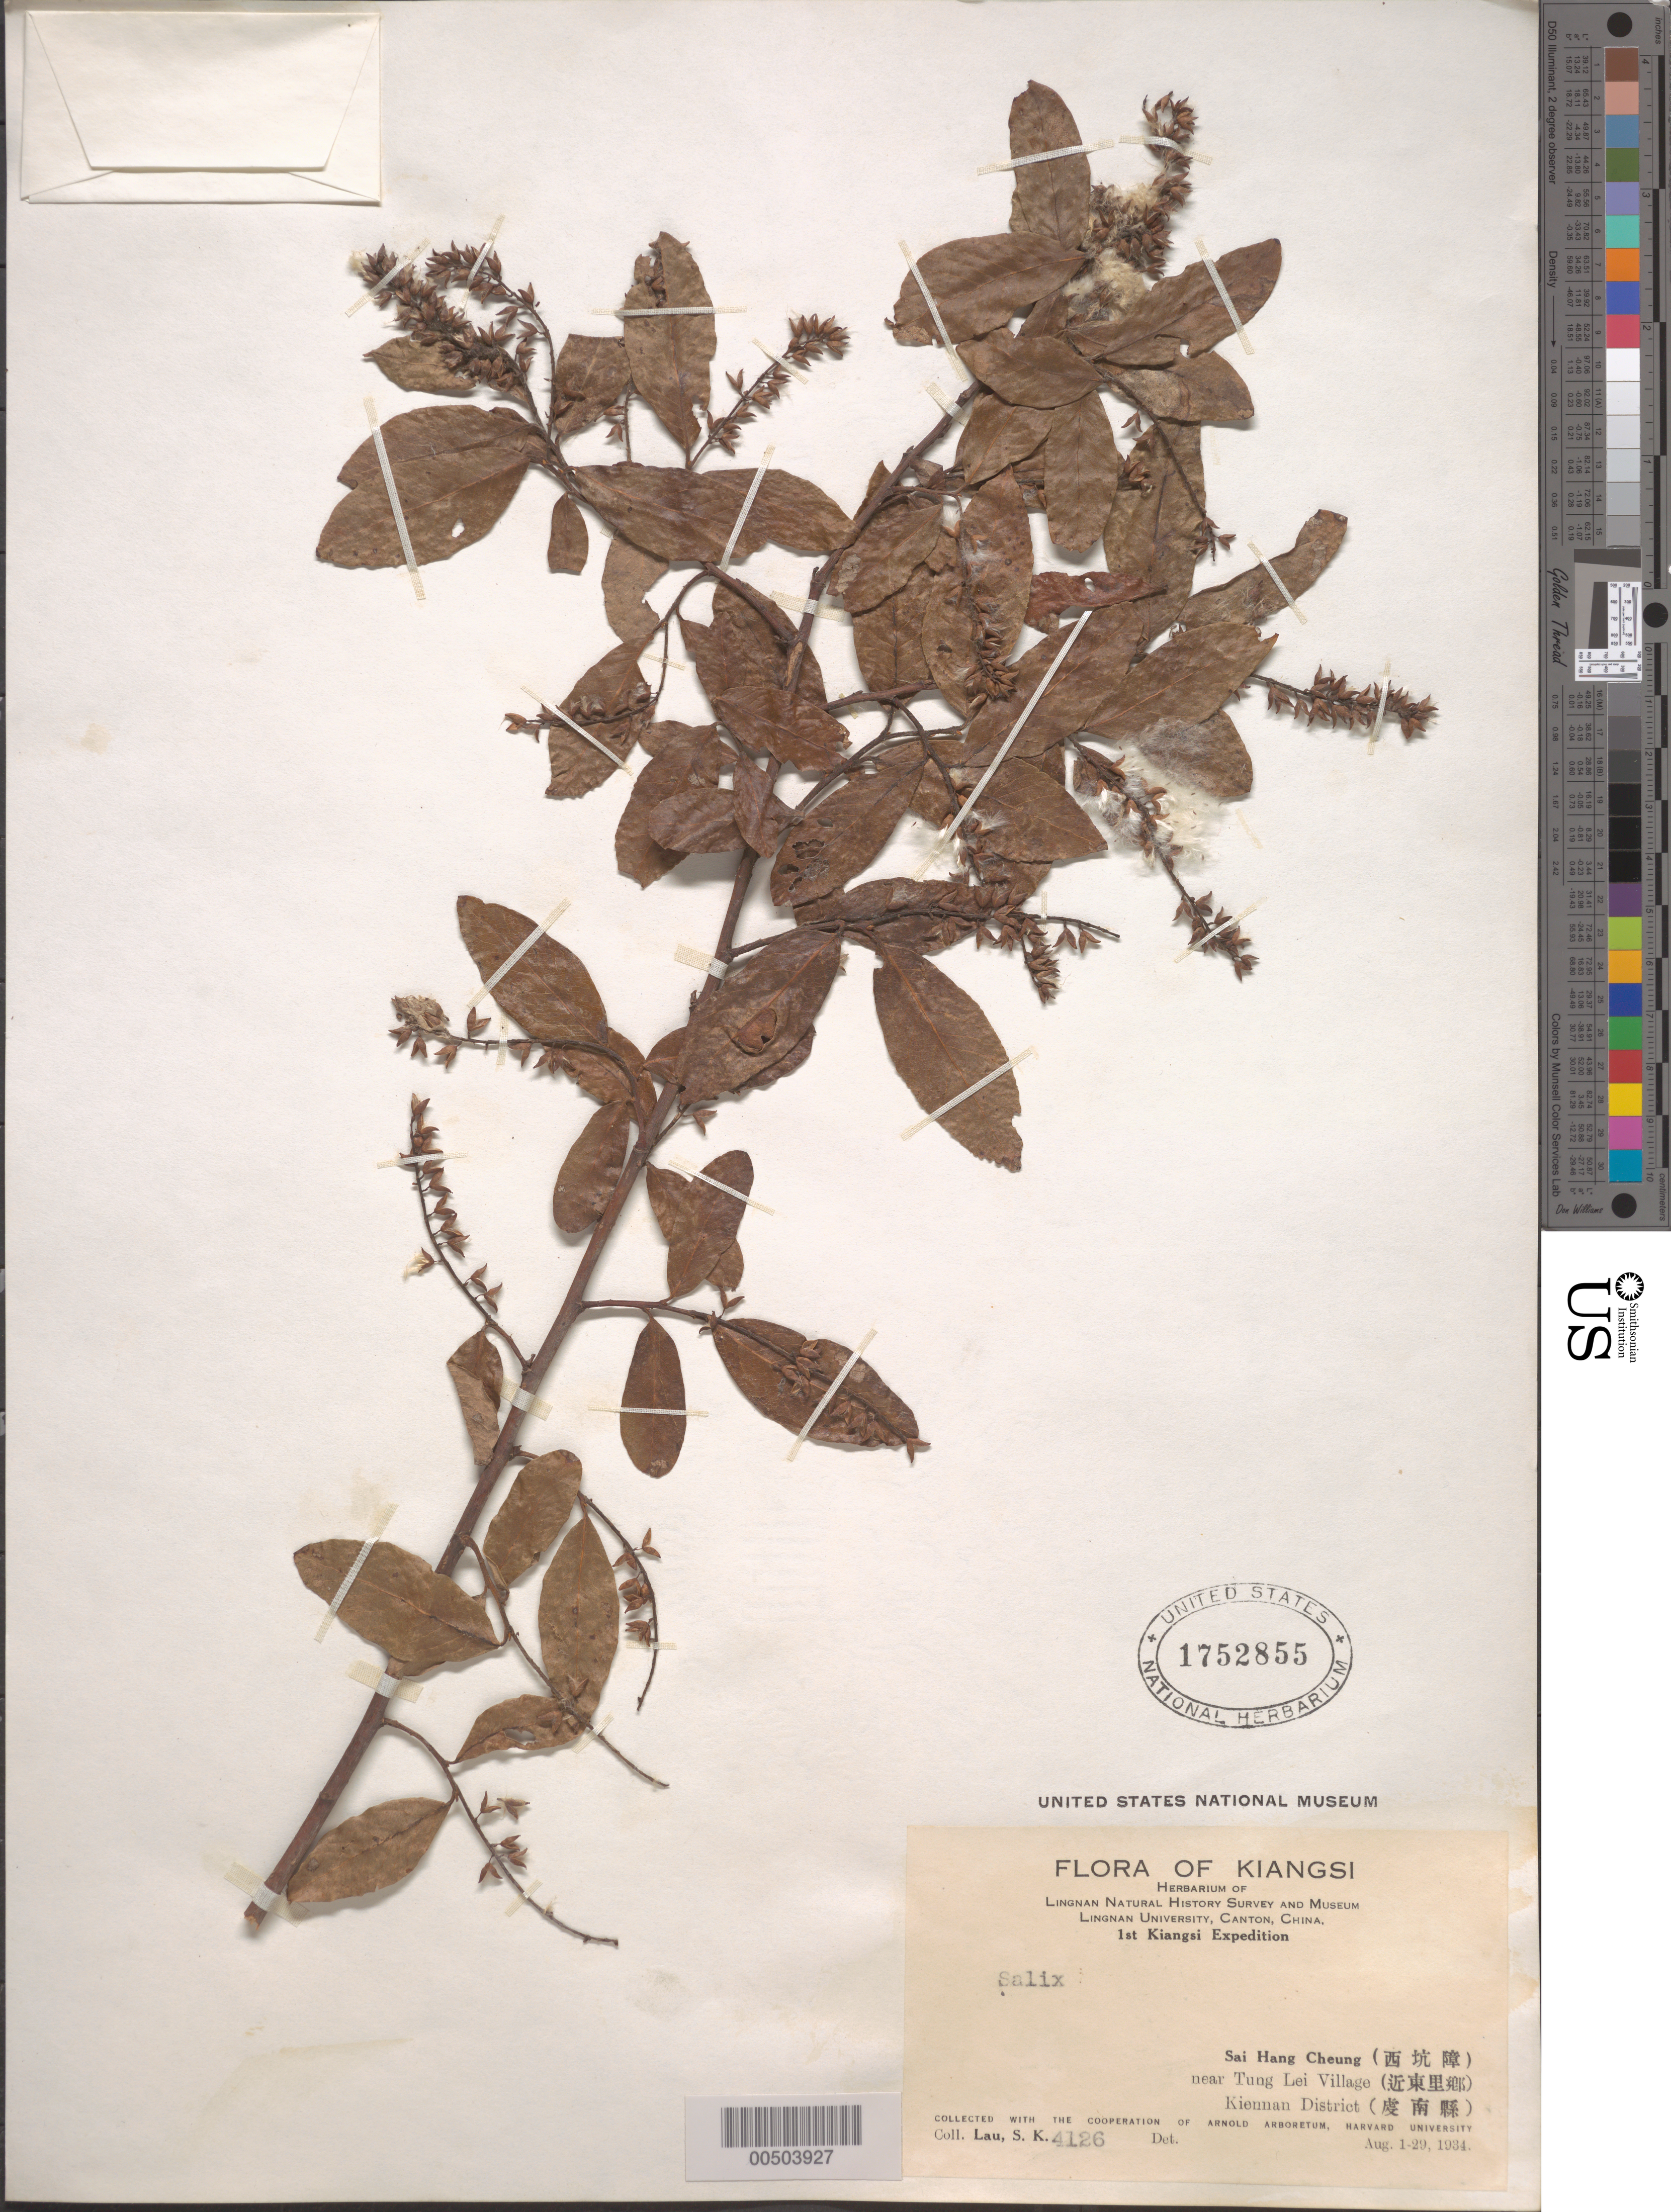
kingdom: Plantae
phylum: Tracheophyta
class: Magnoliopsida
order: Malpighiales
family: Salicaceae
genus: Salix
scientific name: Salix sp.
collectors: S. K. Lau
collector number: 4126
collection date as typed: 01 Aug 1934 to 29 Aug 1934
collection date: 1934-08-01/1934-08-29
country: China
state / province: Jiangxi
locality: Sai Hang Cheung, near Tung Lei Village (Kiennan or Quannan District)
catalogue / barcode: US 1752855